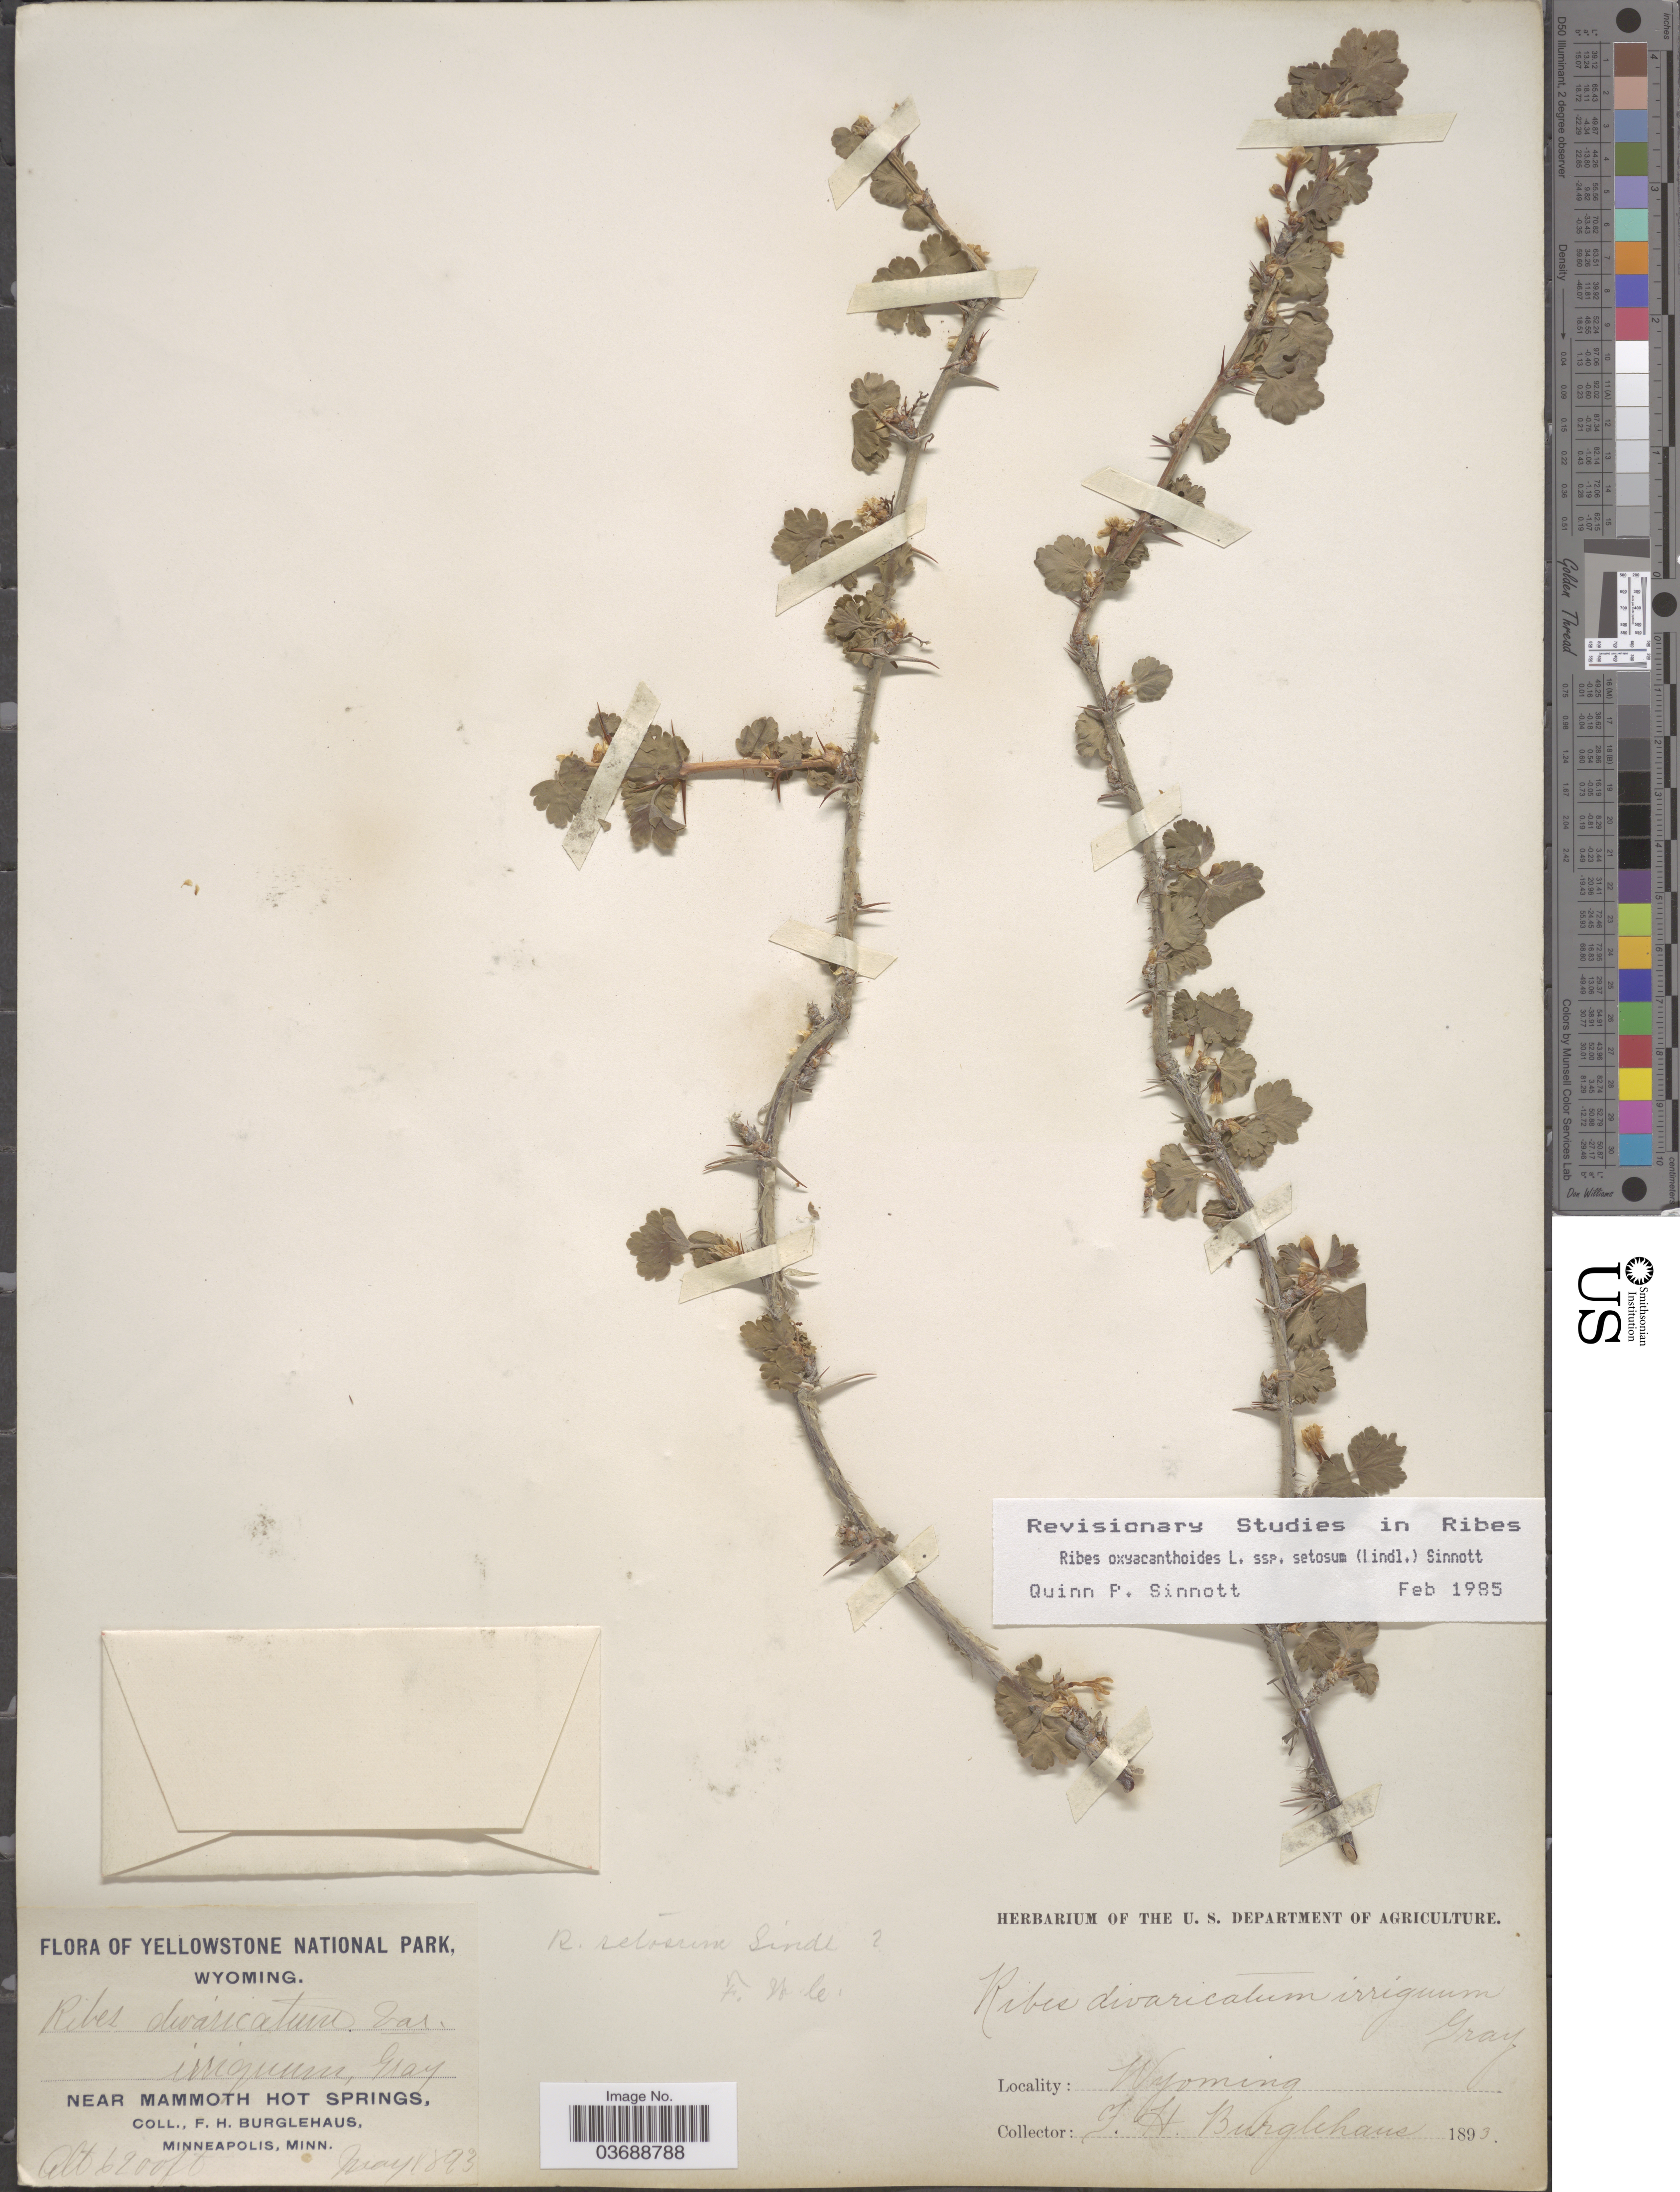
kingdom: Plantae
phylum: Tracheophyta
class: Magnoliopsida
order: Saxifragales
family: Grossulariaceae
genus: Ribes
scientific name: Ribes oxyacanthoides subsp. setosum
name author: (Lindl.) Q.P. Sinnott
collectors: F. Burglehaus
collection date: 1893-05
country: United States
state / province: Wyoming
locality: Yellowstone National Park. Near Mammoth Hot Springs.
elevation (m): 1890